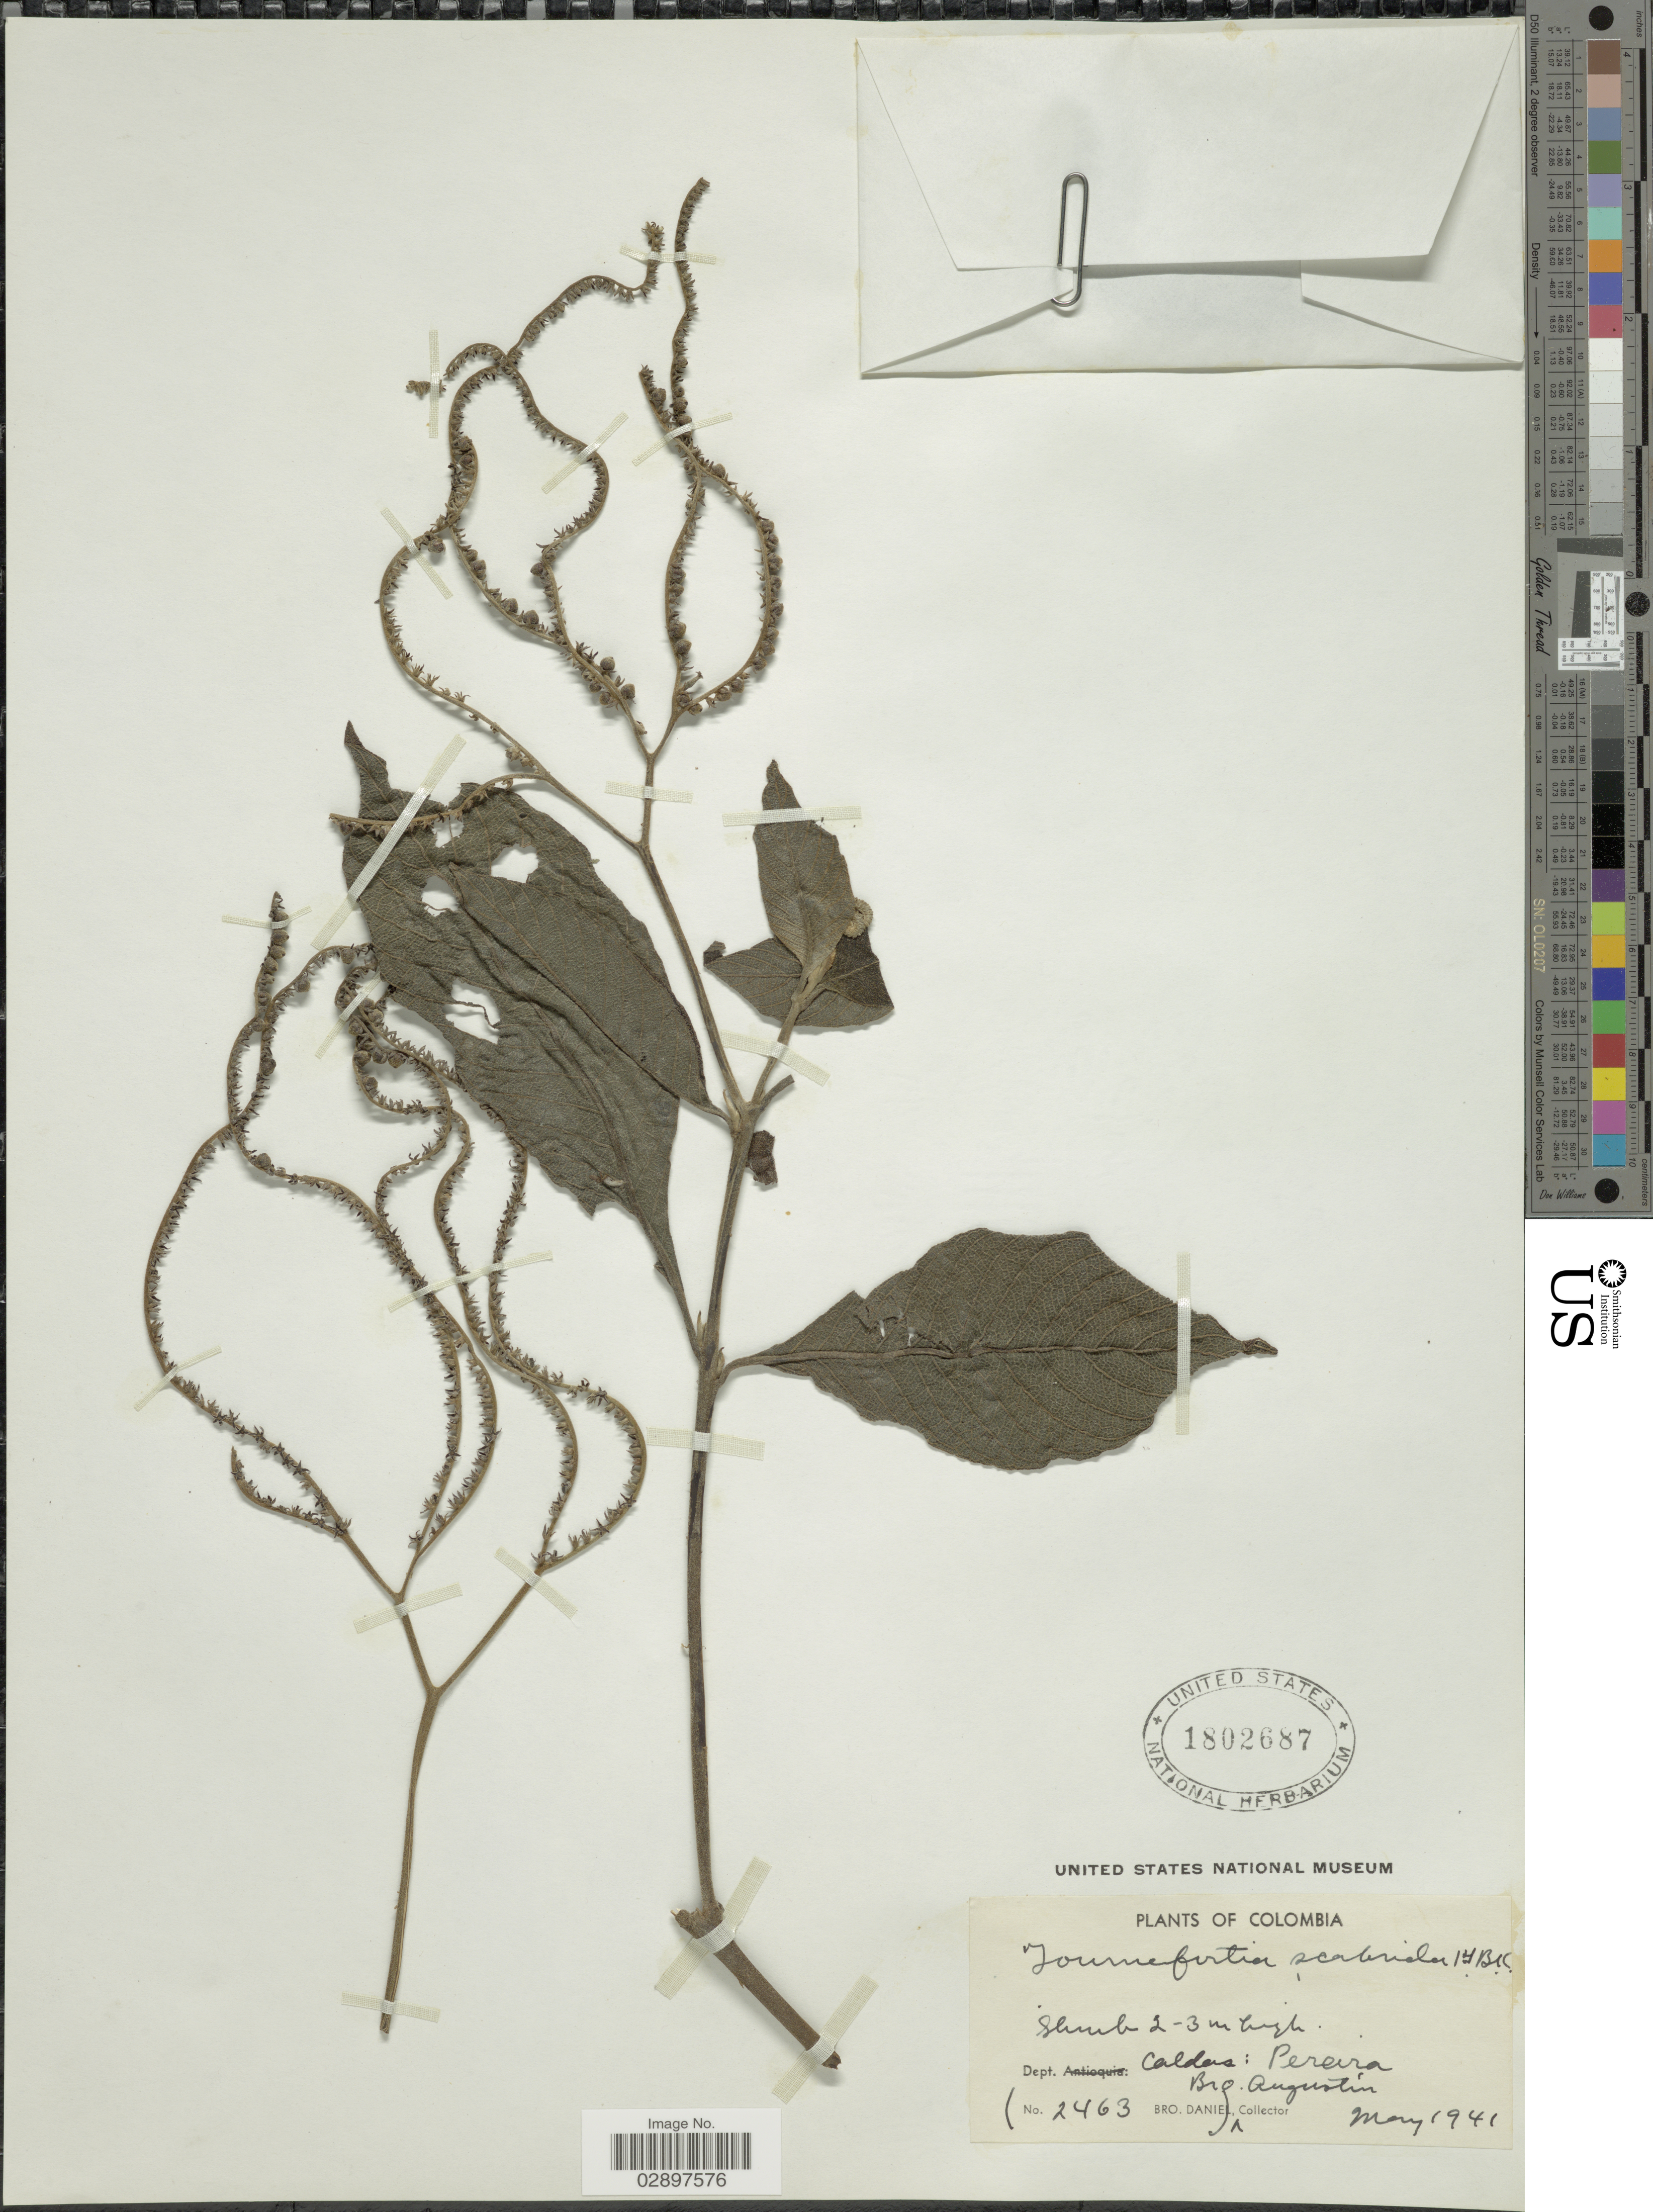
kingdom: Plantae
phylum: Tracheophyta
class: Magnoliopsida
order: Boraginales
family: Heliotropiaceae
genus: Tournefortia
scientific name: Tournefortia scabrida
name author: Kunth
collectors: Bro. Daniel & Augustin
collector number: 2463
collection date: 1941-05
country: Colombia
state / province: Caldas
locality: Dept. Caldas: Pereira.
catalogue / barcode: US 1802687